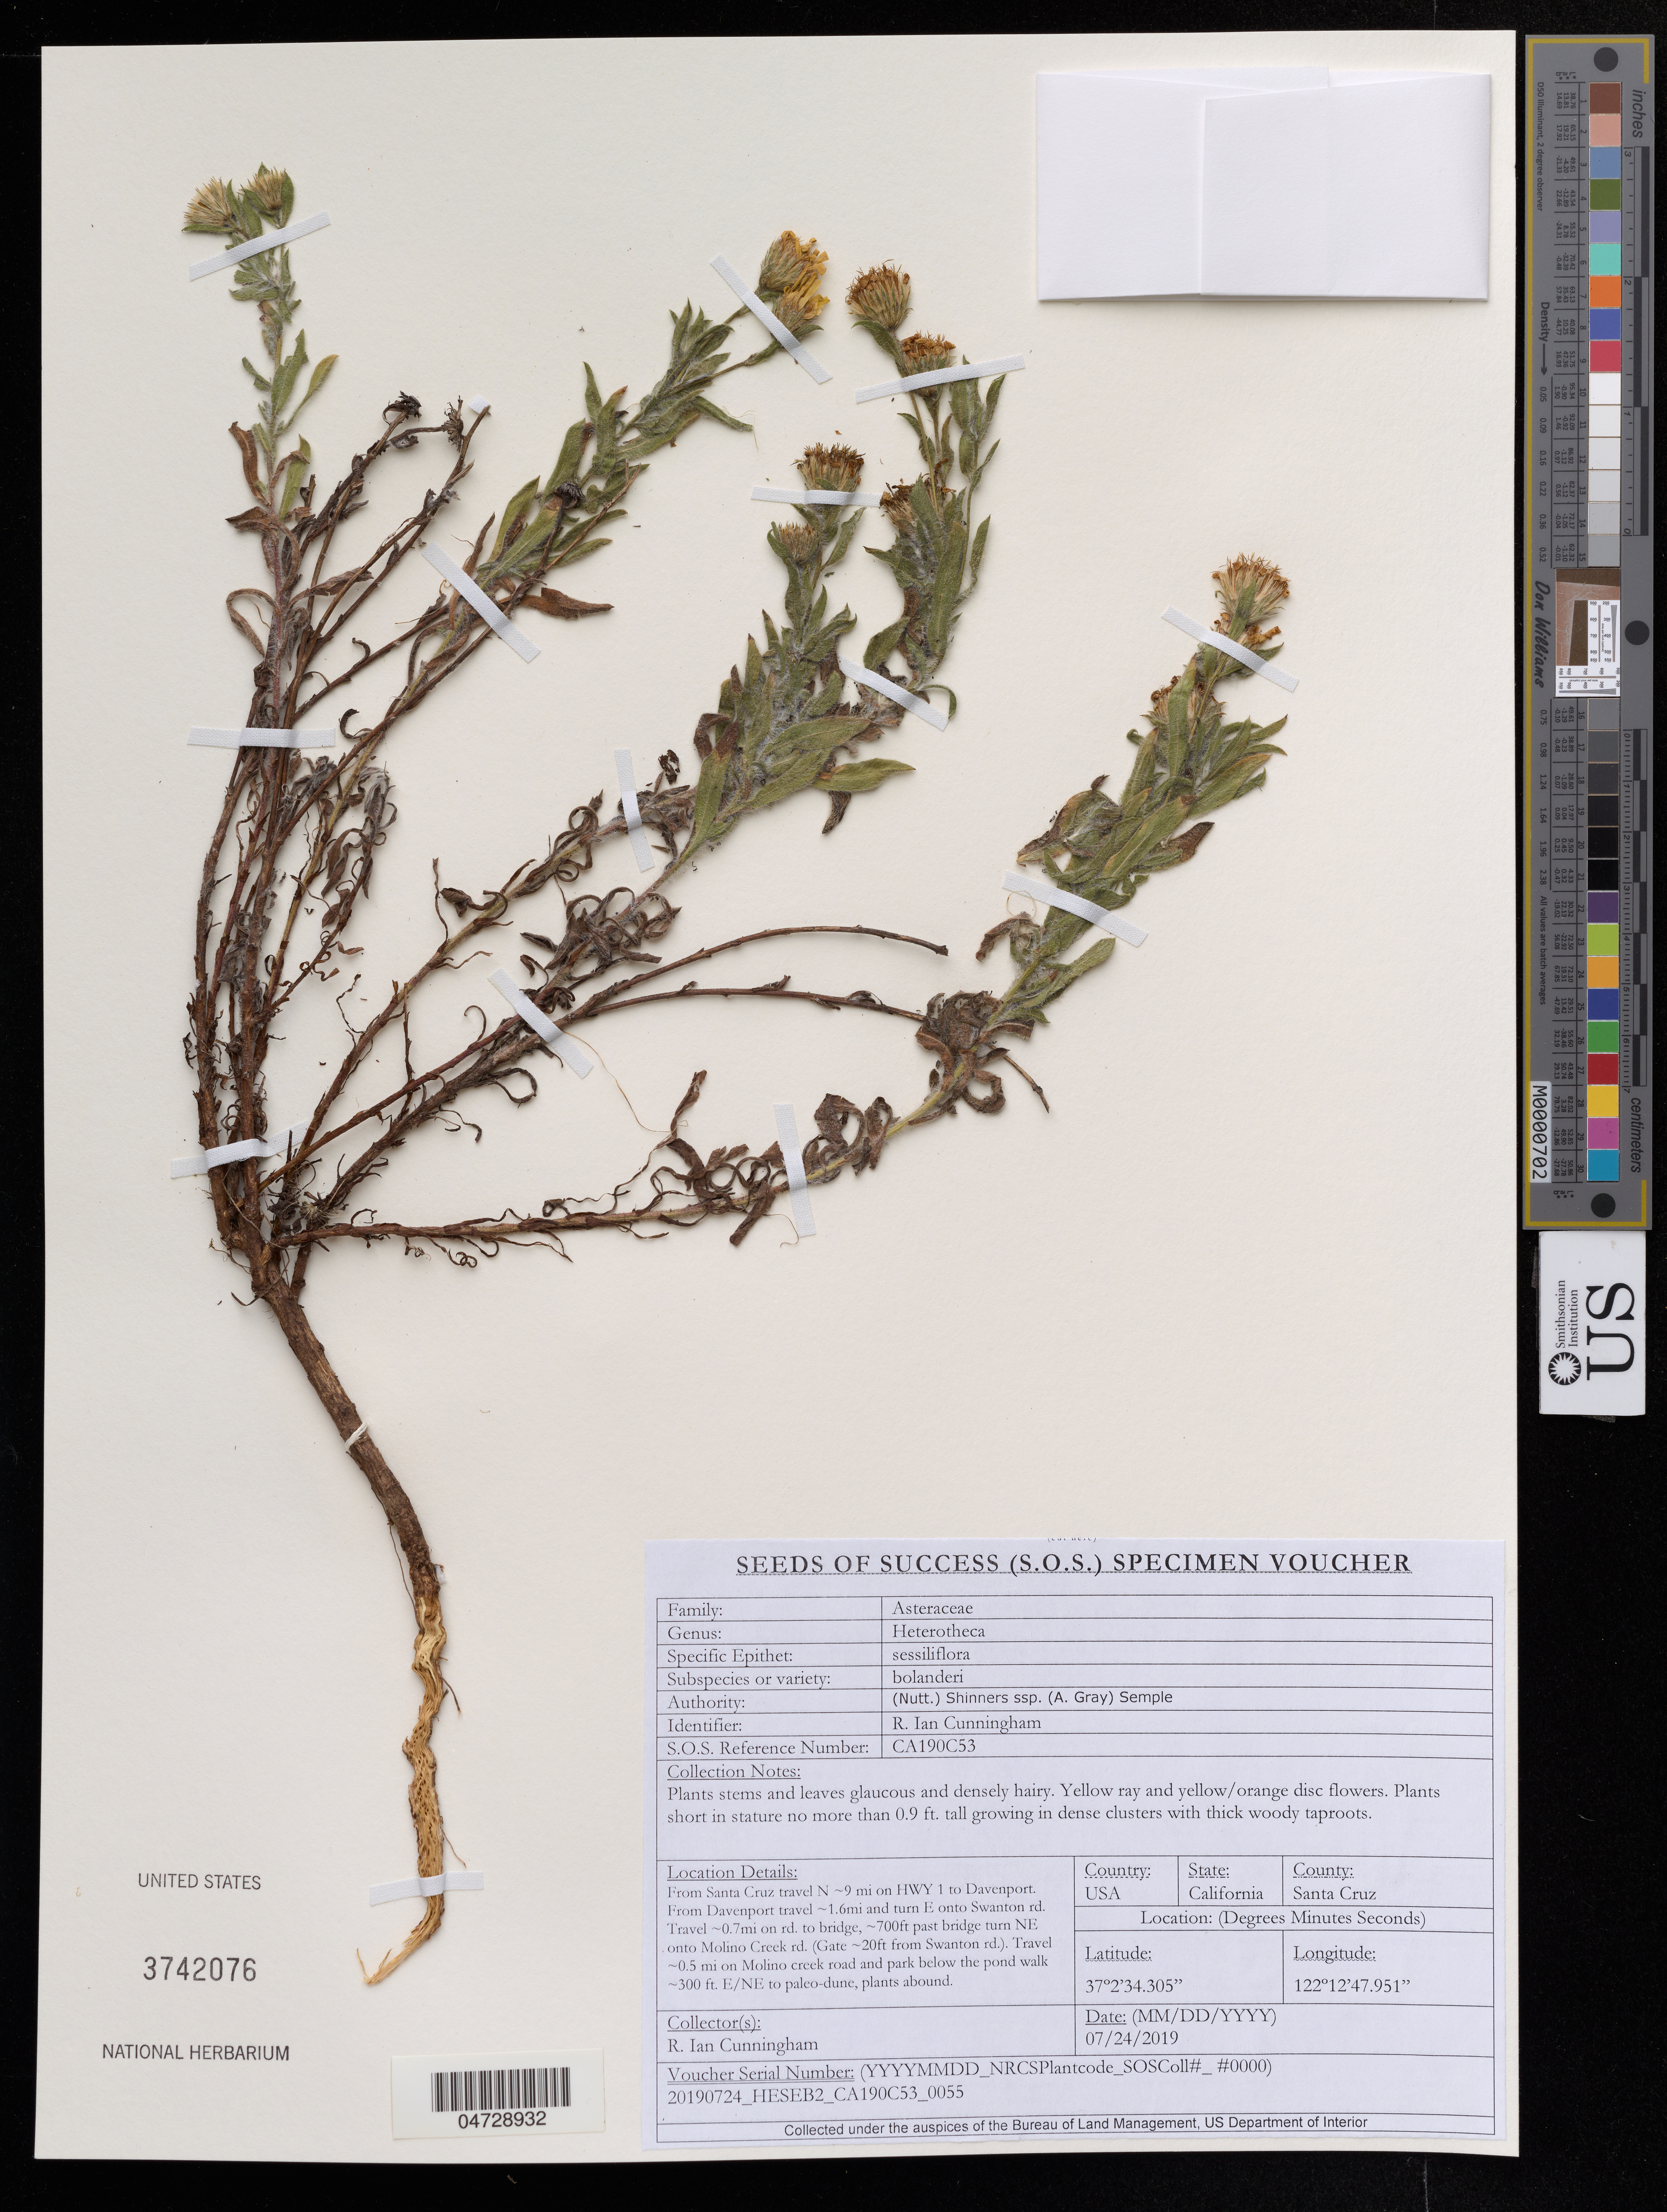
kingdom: Plantae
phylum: Tracheophyta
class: Magnoliopsida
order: Asterales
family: Asteraceae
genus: Heterotheca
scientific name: Heterotheca sessiliflora subsp. bolanderi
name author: (A. Gray) Semple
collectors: R. Cunningham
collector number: CA190C53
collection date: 2019-07-24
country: United States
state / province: California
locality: From Santa Cruz travel N 9 mi on HWY 1 to Davenport, From Davenport travel 1.6mi and turn E onto Swanton rd., Travel 0.7mi on rd. to bridge, 700 ft past bridge turn NE onto Molino Creek rd., Travel 0.5mi on Molino creek road and park below the pond walk.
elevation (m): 91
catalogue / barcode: US 3742076